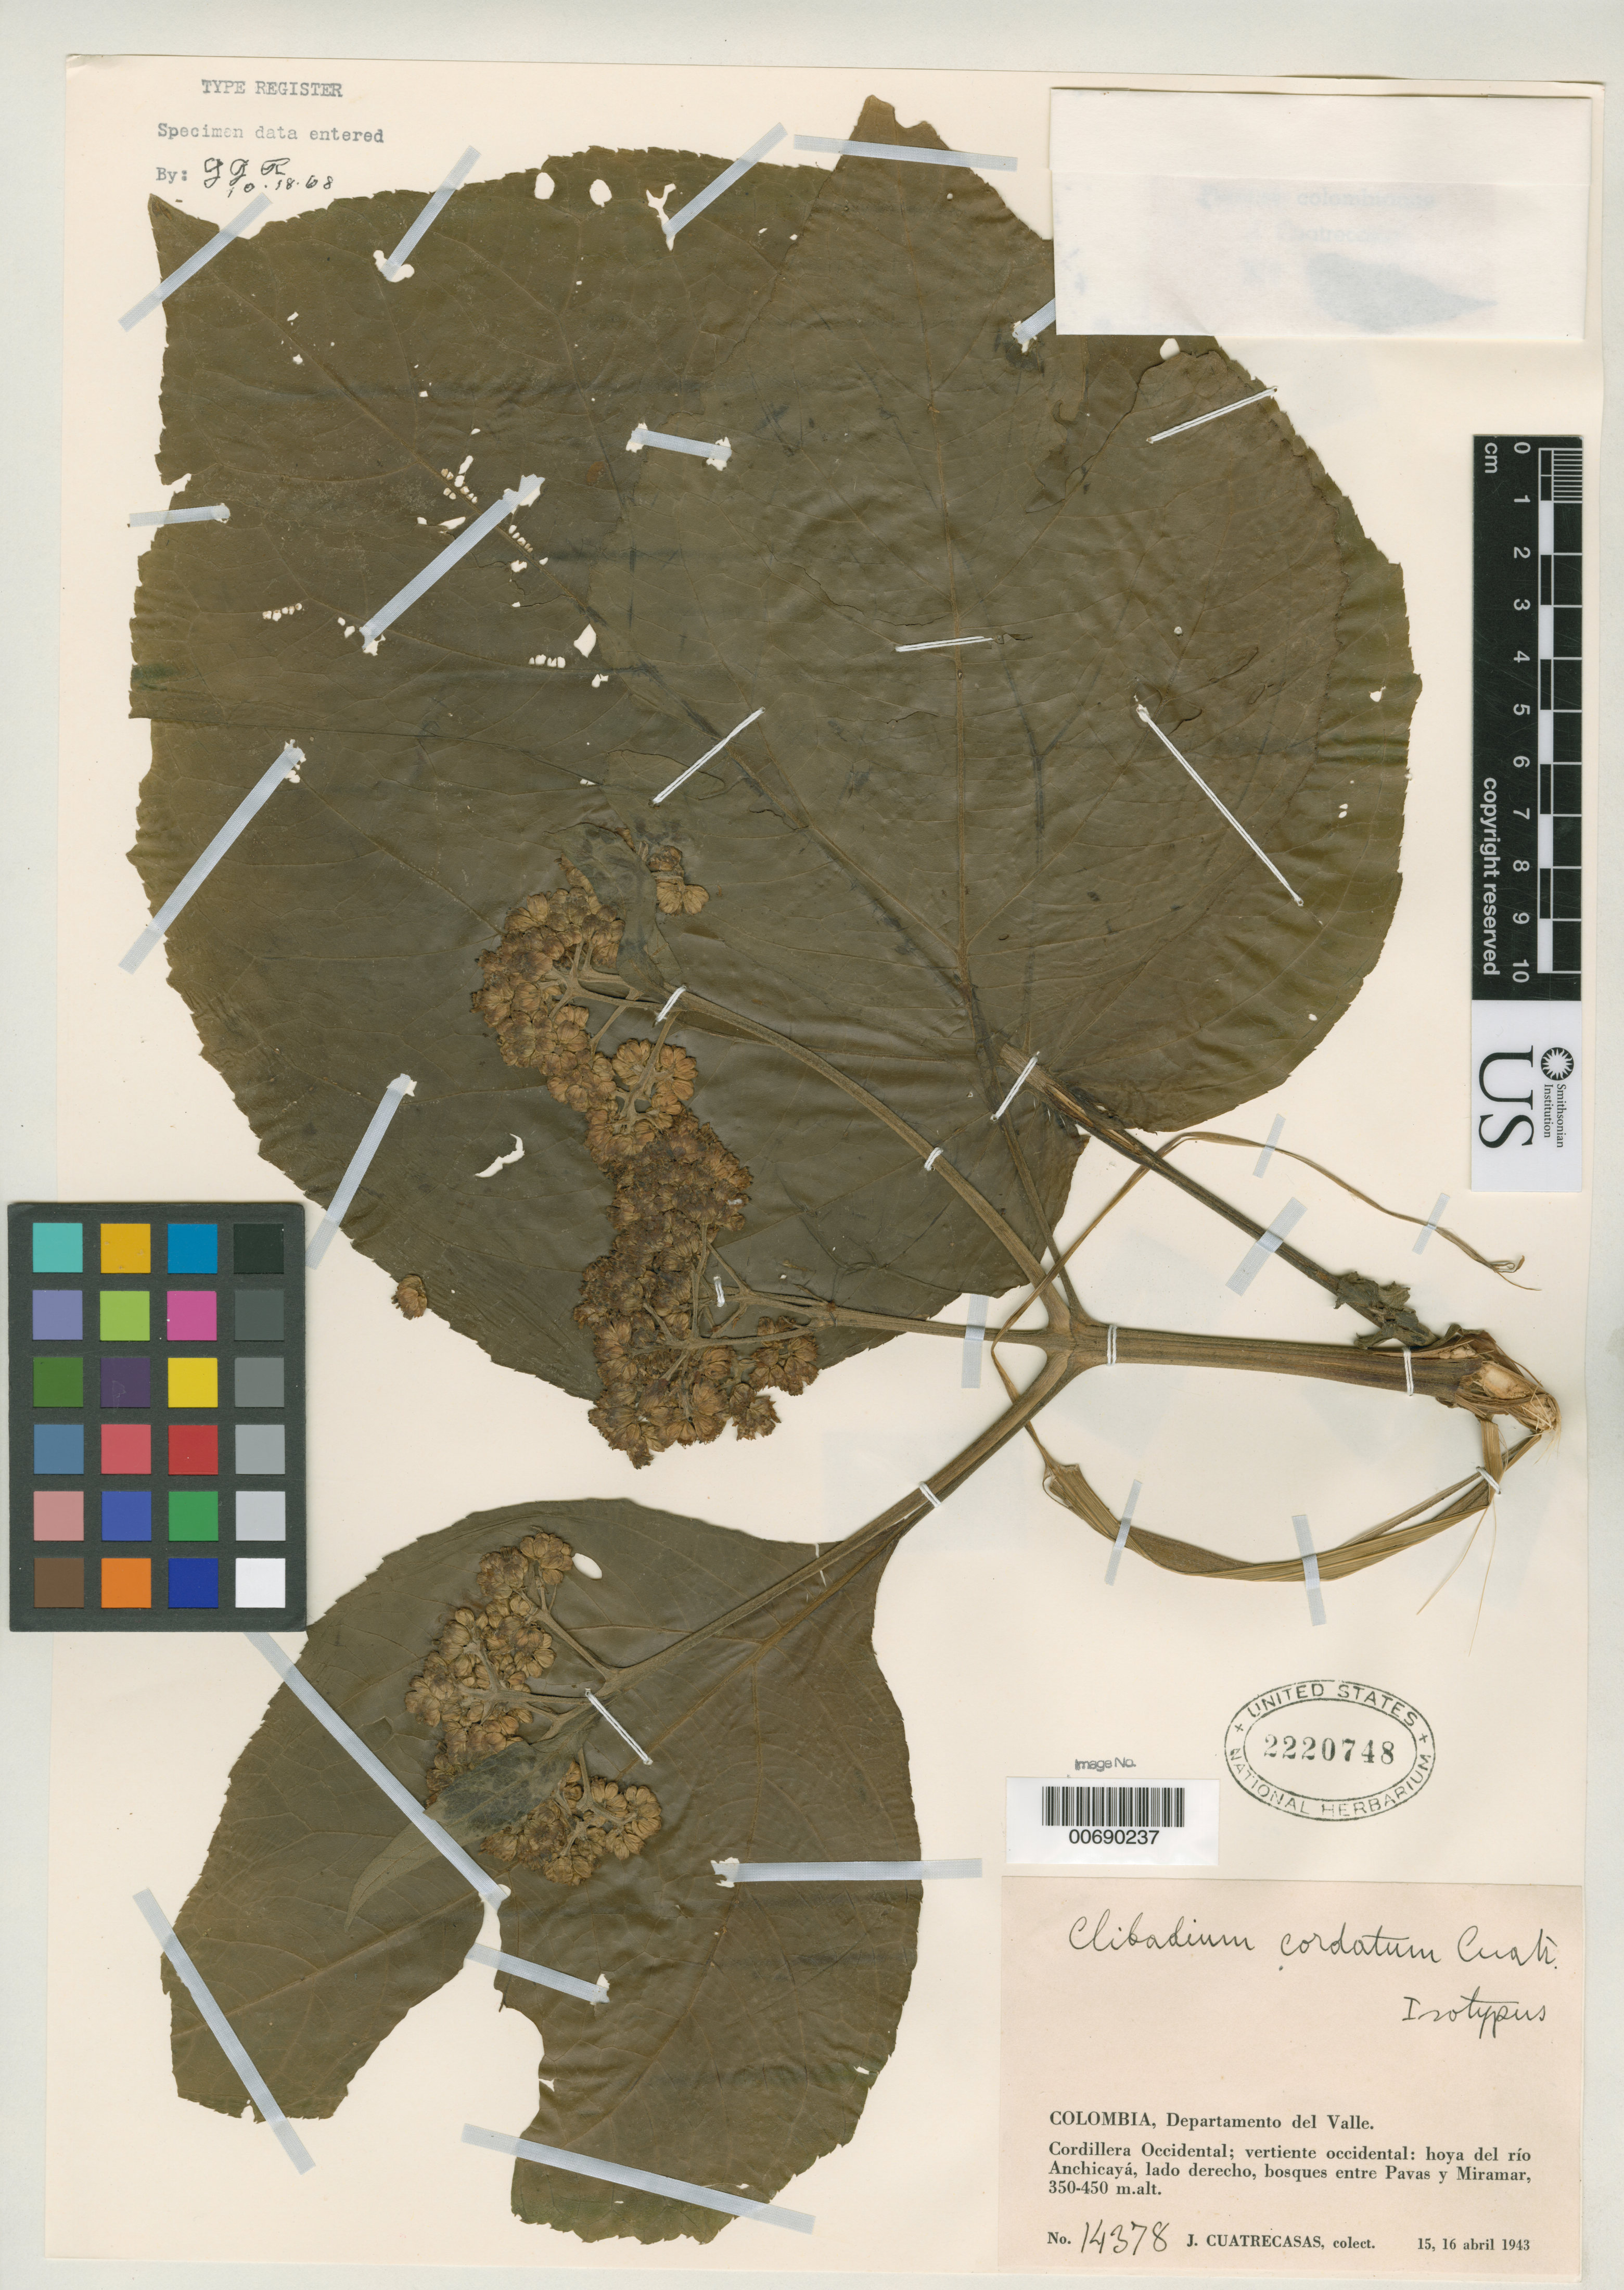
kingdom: Plantae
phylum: Tracheophyta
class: Magnoliopsida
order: Asterales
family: Asteraceae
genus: Clibadium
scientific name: Clibadium cordatum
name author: Cuatrec.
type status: Isotype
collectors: J. Cuatrecasas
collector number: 14378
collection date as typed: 15 Apr 1943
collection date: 1943-04-15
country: Colombia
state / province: Valle del Cauca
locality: Between Pavas and Miramar.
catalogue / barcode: US 2220748